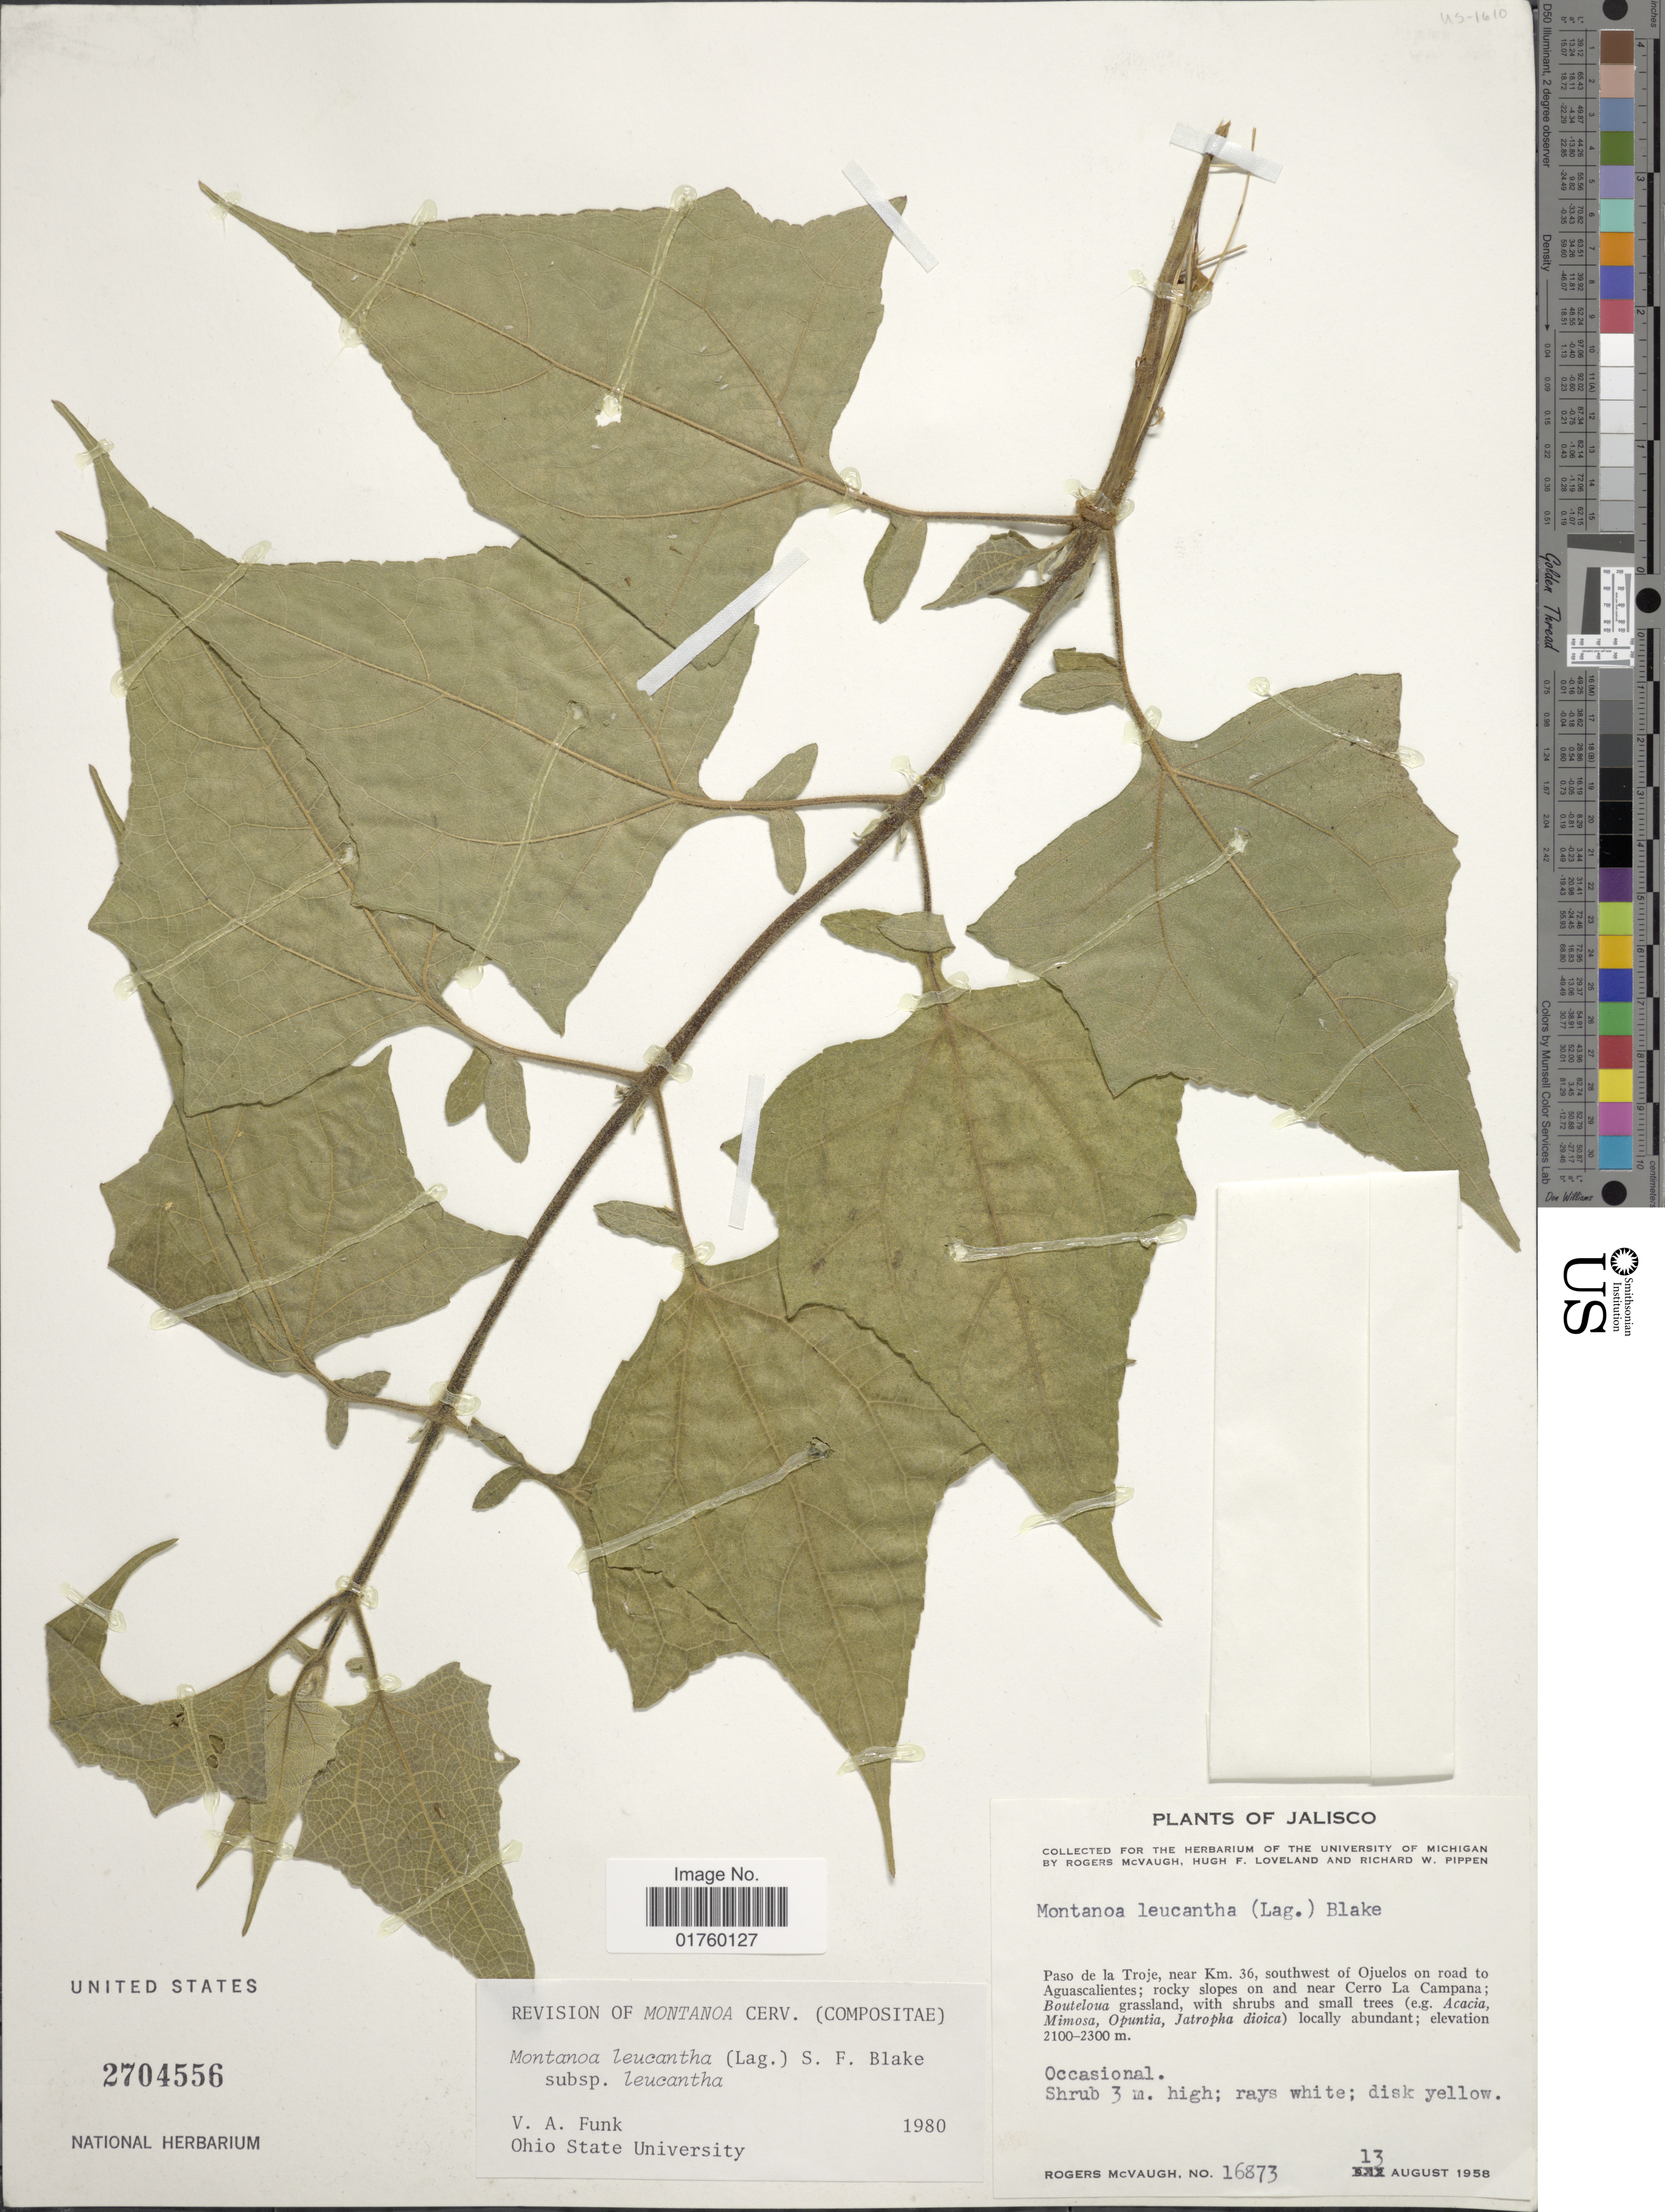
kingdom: Plantae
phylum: Tracheophyta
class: Magnoliopsida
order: Asterales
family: Asteraceae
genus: Montanoa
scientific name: Montanoa leucantha subsp. leucantha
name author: (Lag.) S.F. Blake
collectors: R. McVaugh, H. Loveland & R. W. Pippen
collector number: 16873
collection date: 1958-08-13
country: Mexico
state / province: Jalisco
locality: Paso de la Troje, near Km 36, southwest of Ojuelos on road to Aguascalientes; rocky slopes on and near Cerra La Campana.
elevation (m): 2100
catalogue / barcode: US 2704556